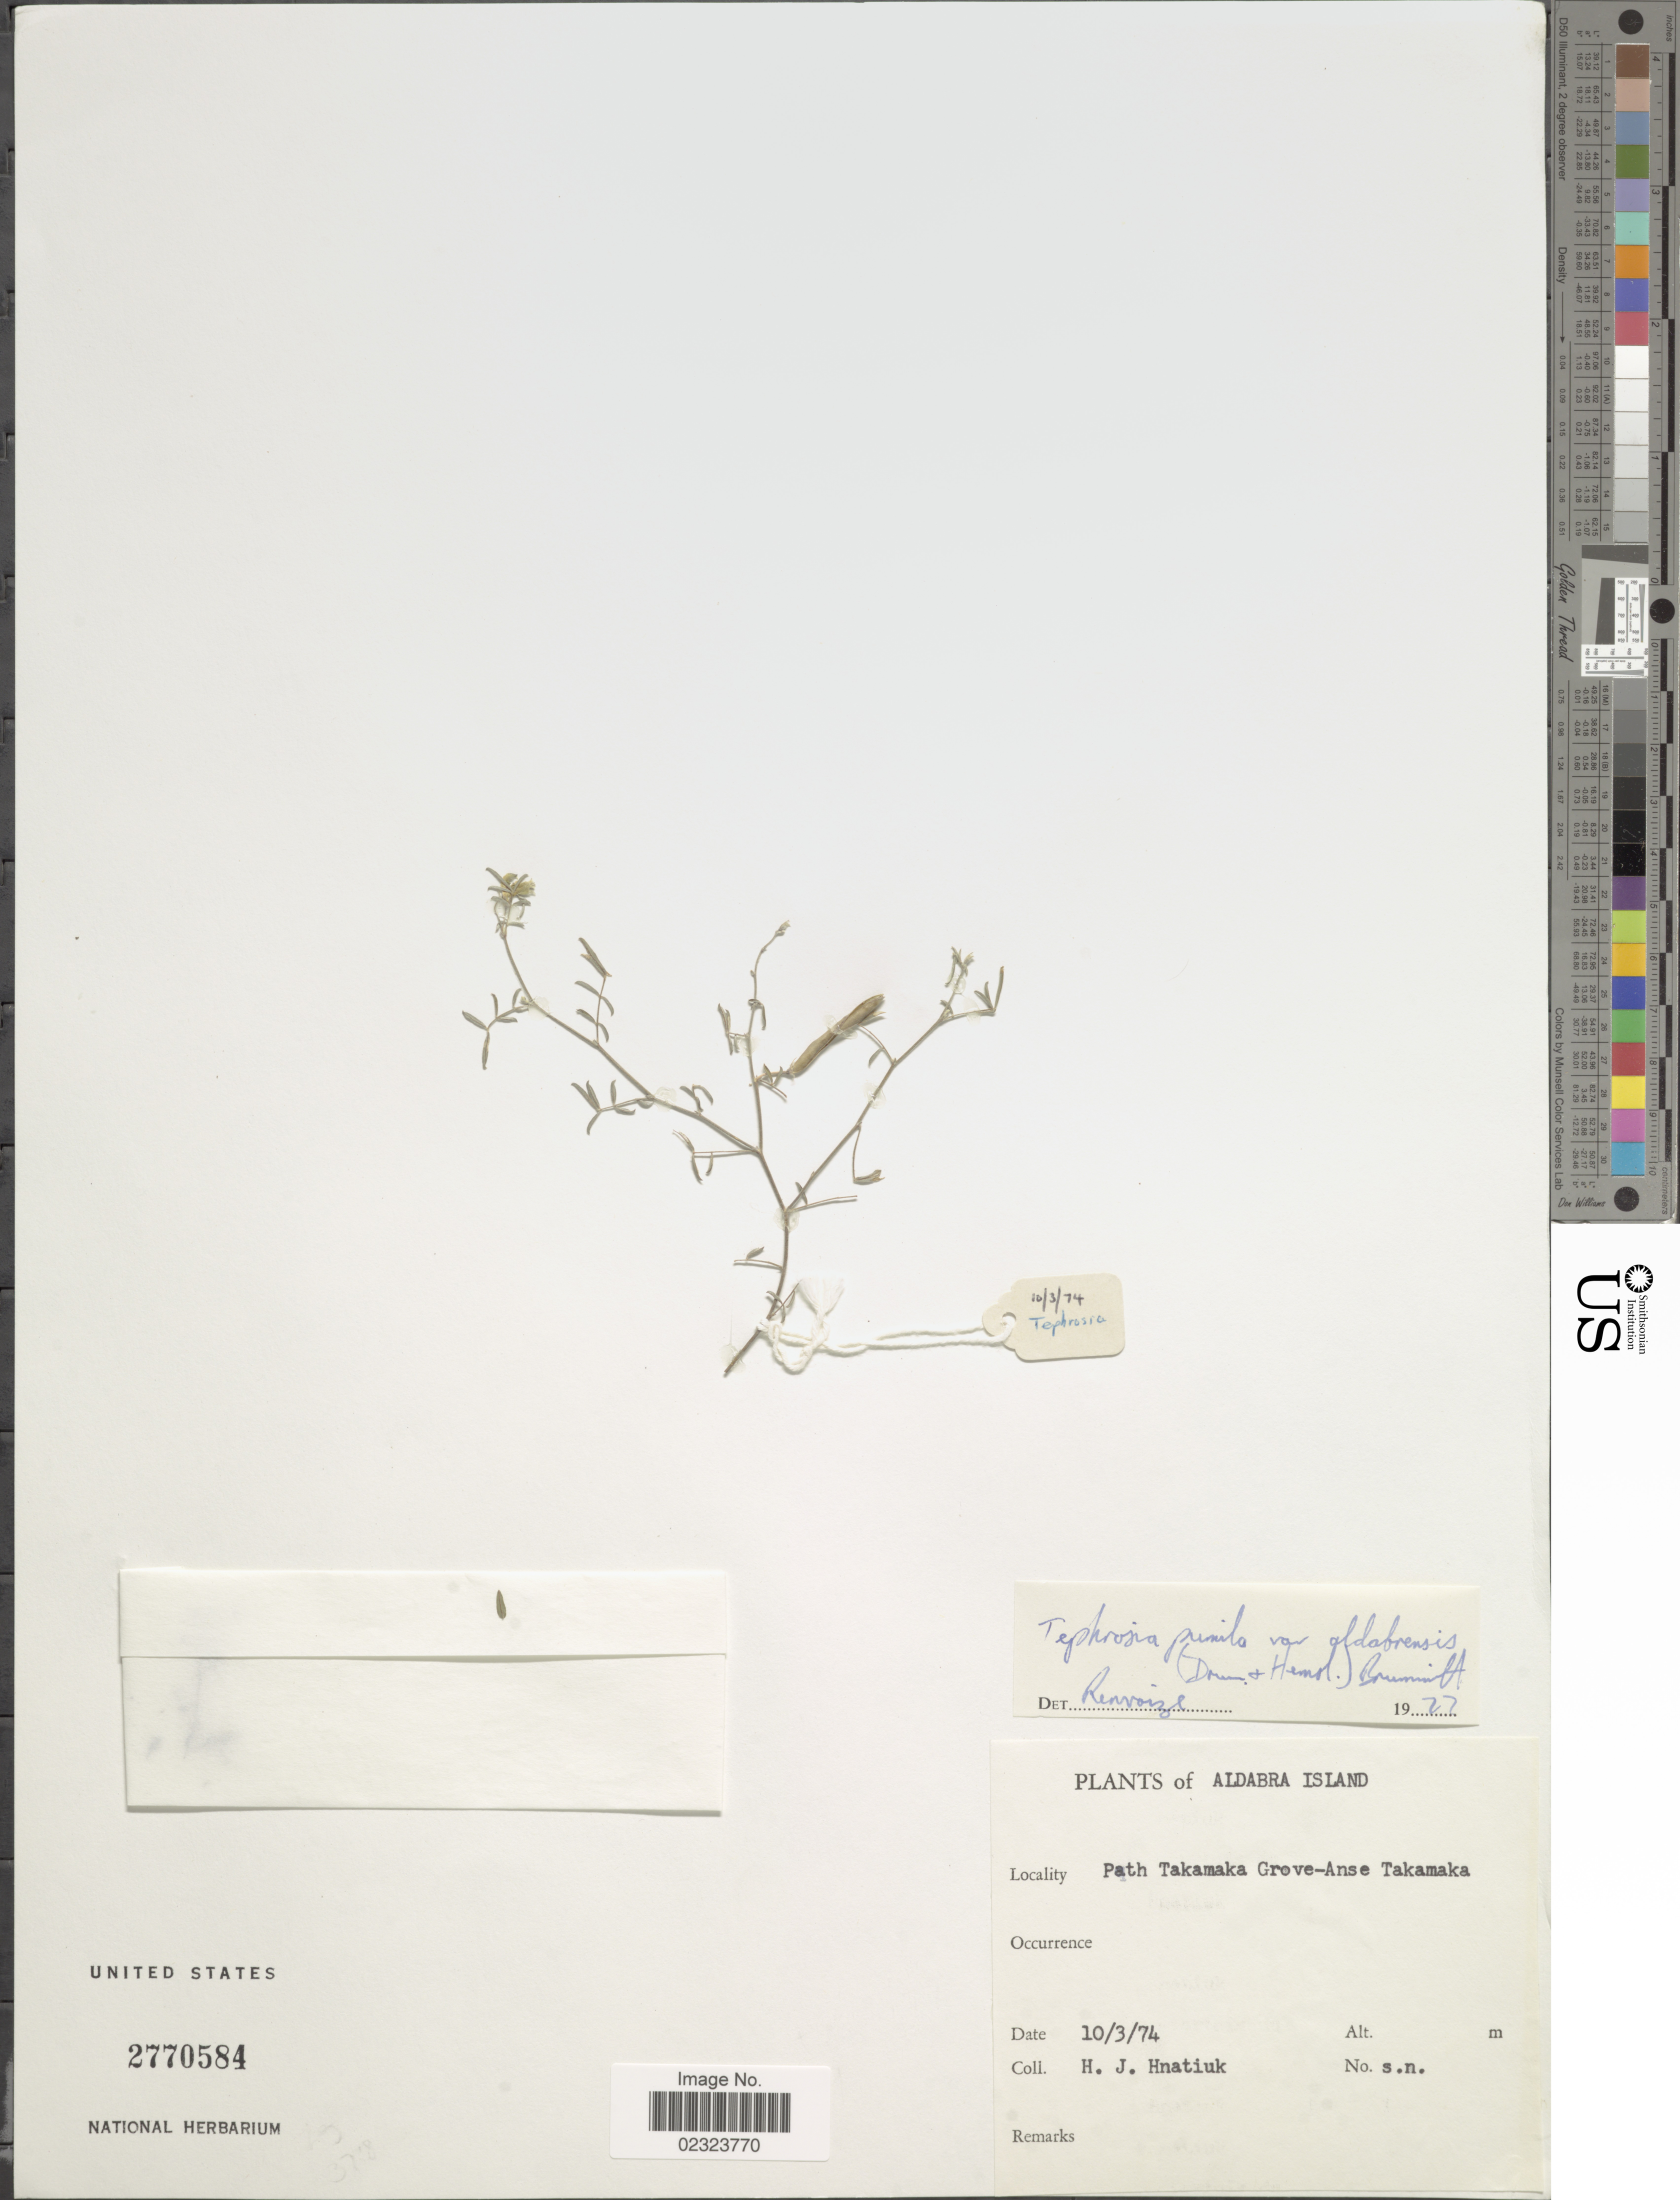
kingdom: Plantae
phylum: Tracheophyta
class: Magnoliopsida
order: Fabales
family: Fabaceae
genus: Tephrosia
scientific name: Tephrosia pumila var. aldabrensis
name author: (J.R. Drumm. & Hemsl.) Brummitt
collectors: H. Hnatiuk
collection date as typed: Transcribed d/m/y: 10/3/74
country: Seychelles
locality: Aldabra Island, Path Takamaka Grove-Anse Takamaka.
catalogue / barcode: US 2770584